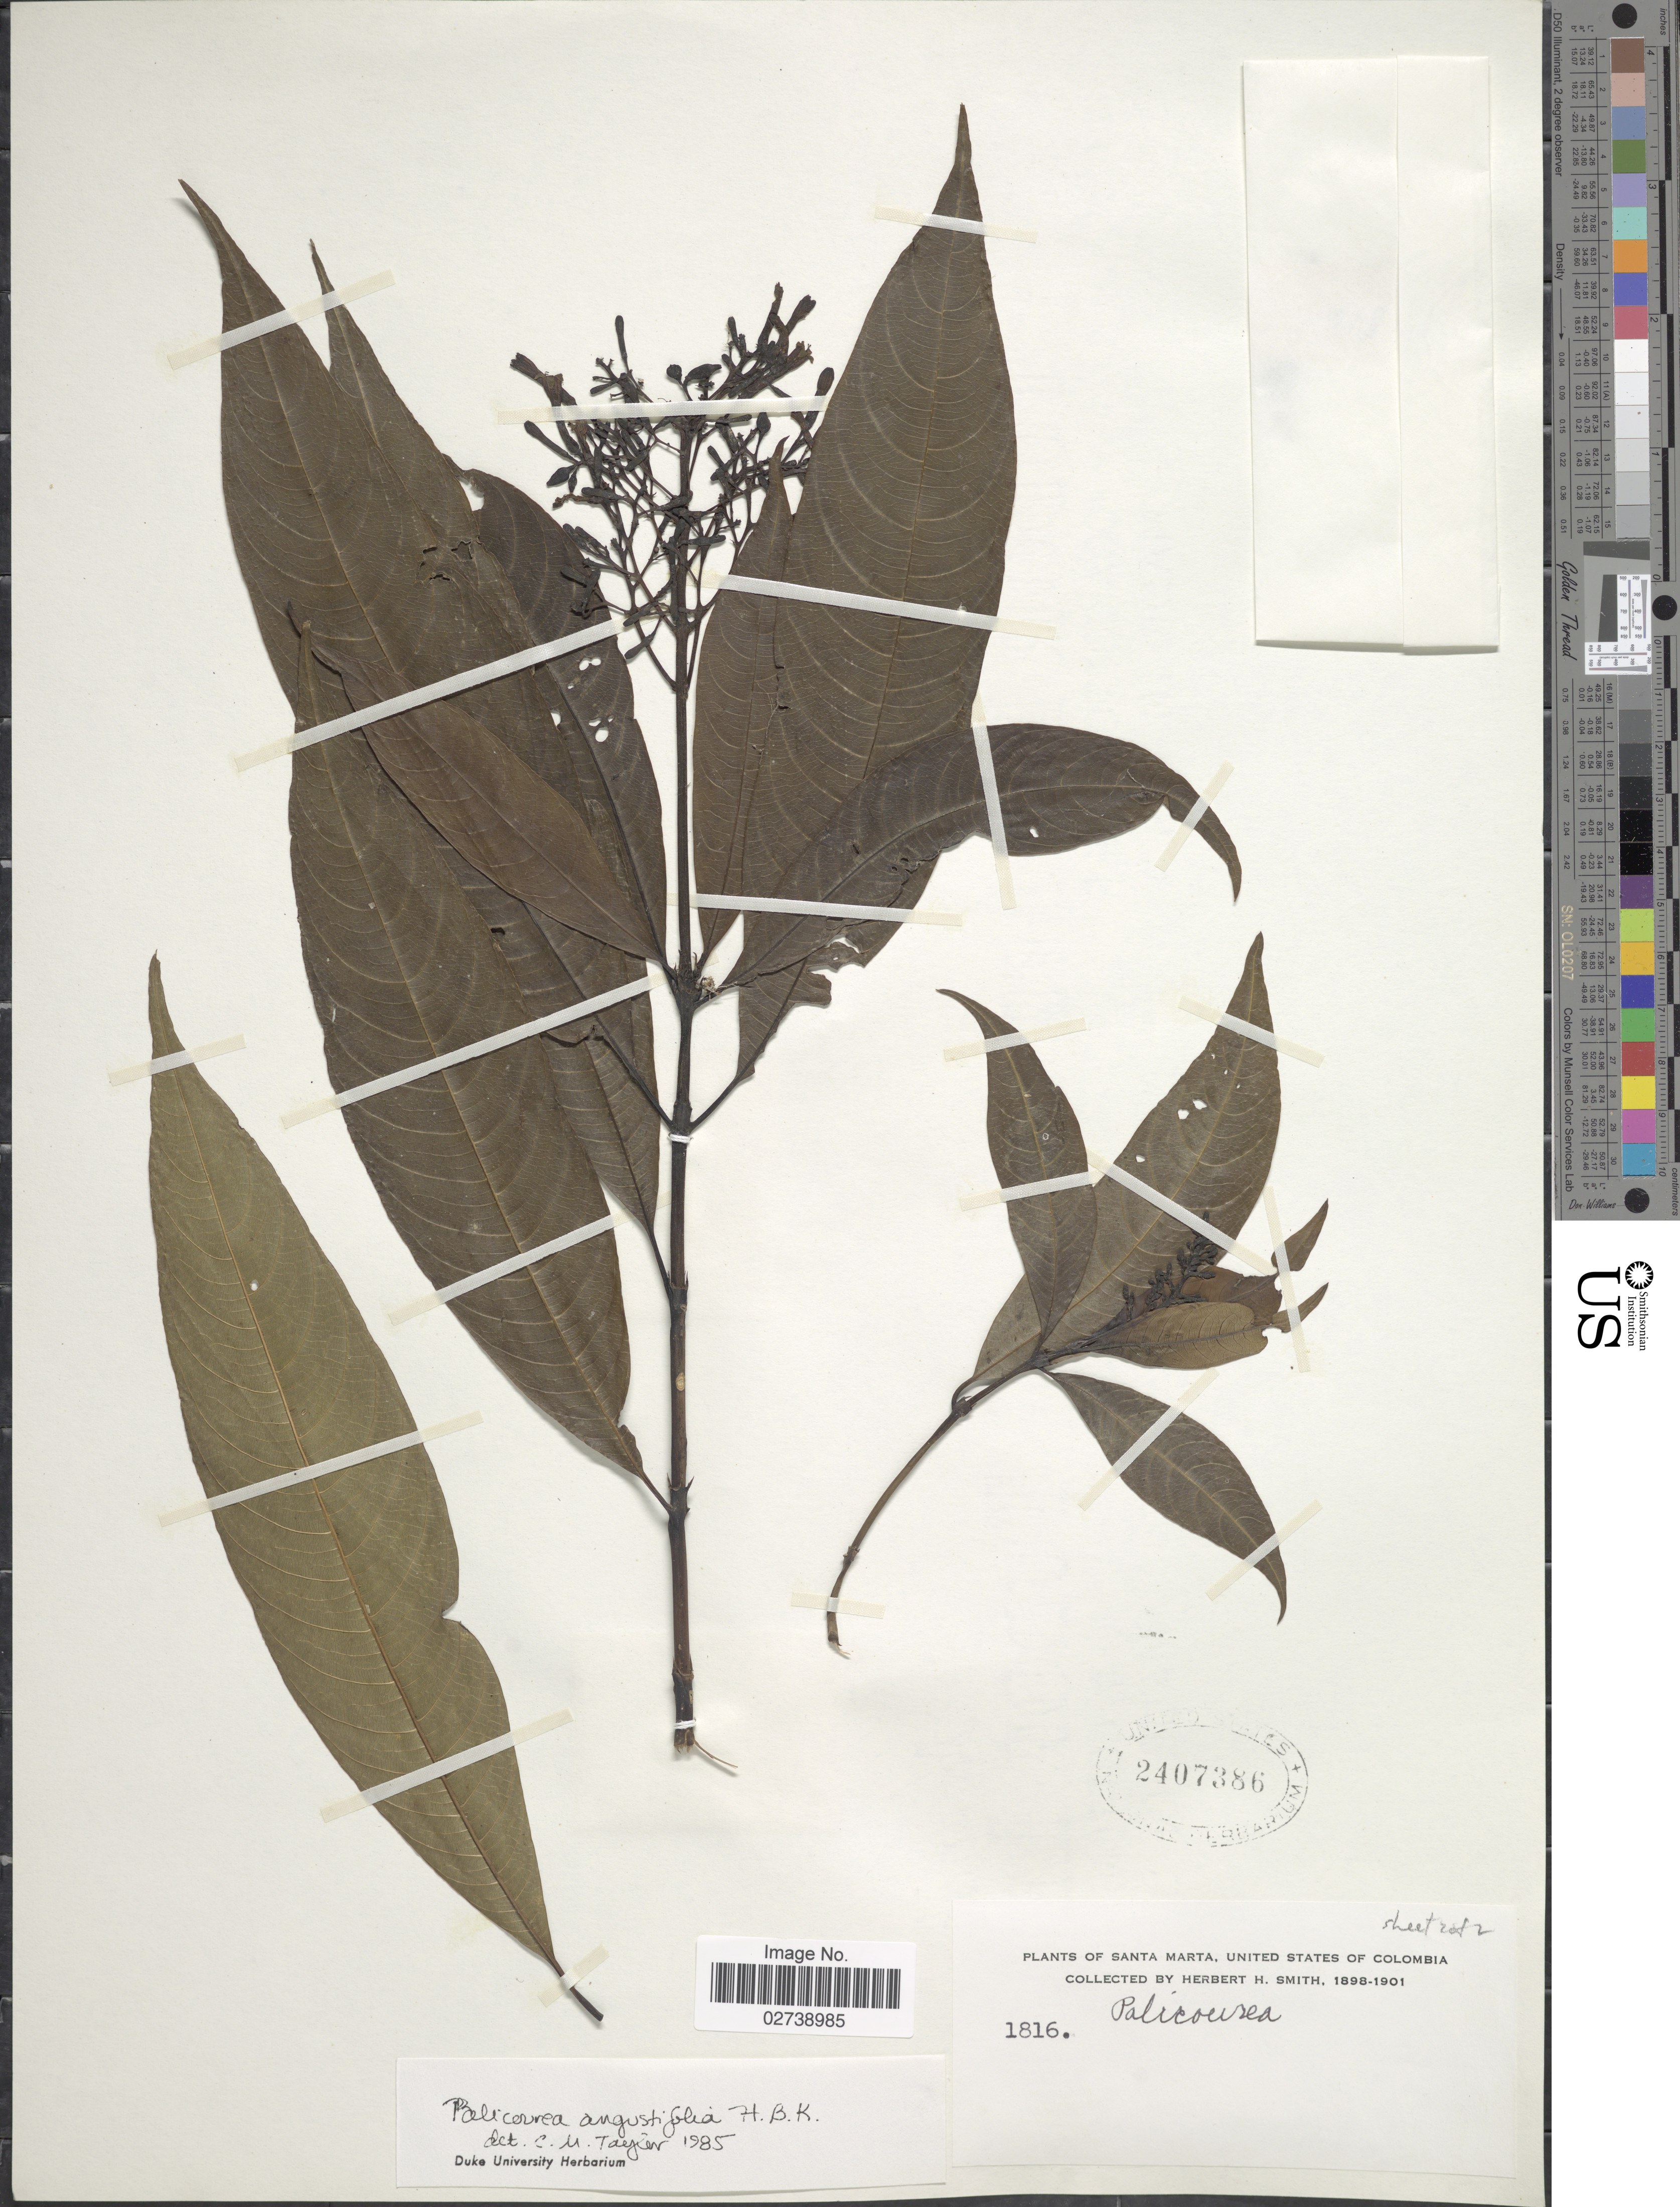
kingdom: Plantae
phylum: Tracheophyta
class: Magnoliopsida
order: Gentianales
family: Rubiaceae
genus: Palicourea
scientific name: Palicourea angustifolia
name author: Kunth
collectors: Herbert H. Smith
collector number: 1816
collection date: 1898/1901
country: Colombia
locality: Santa Marta, United States of Columbia.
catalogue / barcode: US 2407386